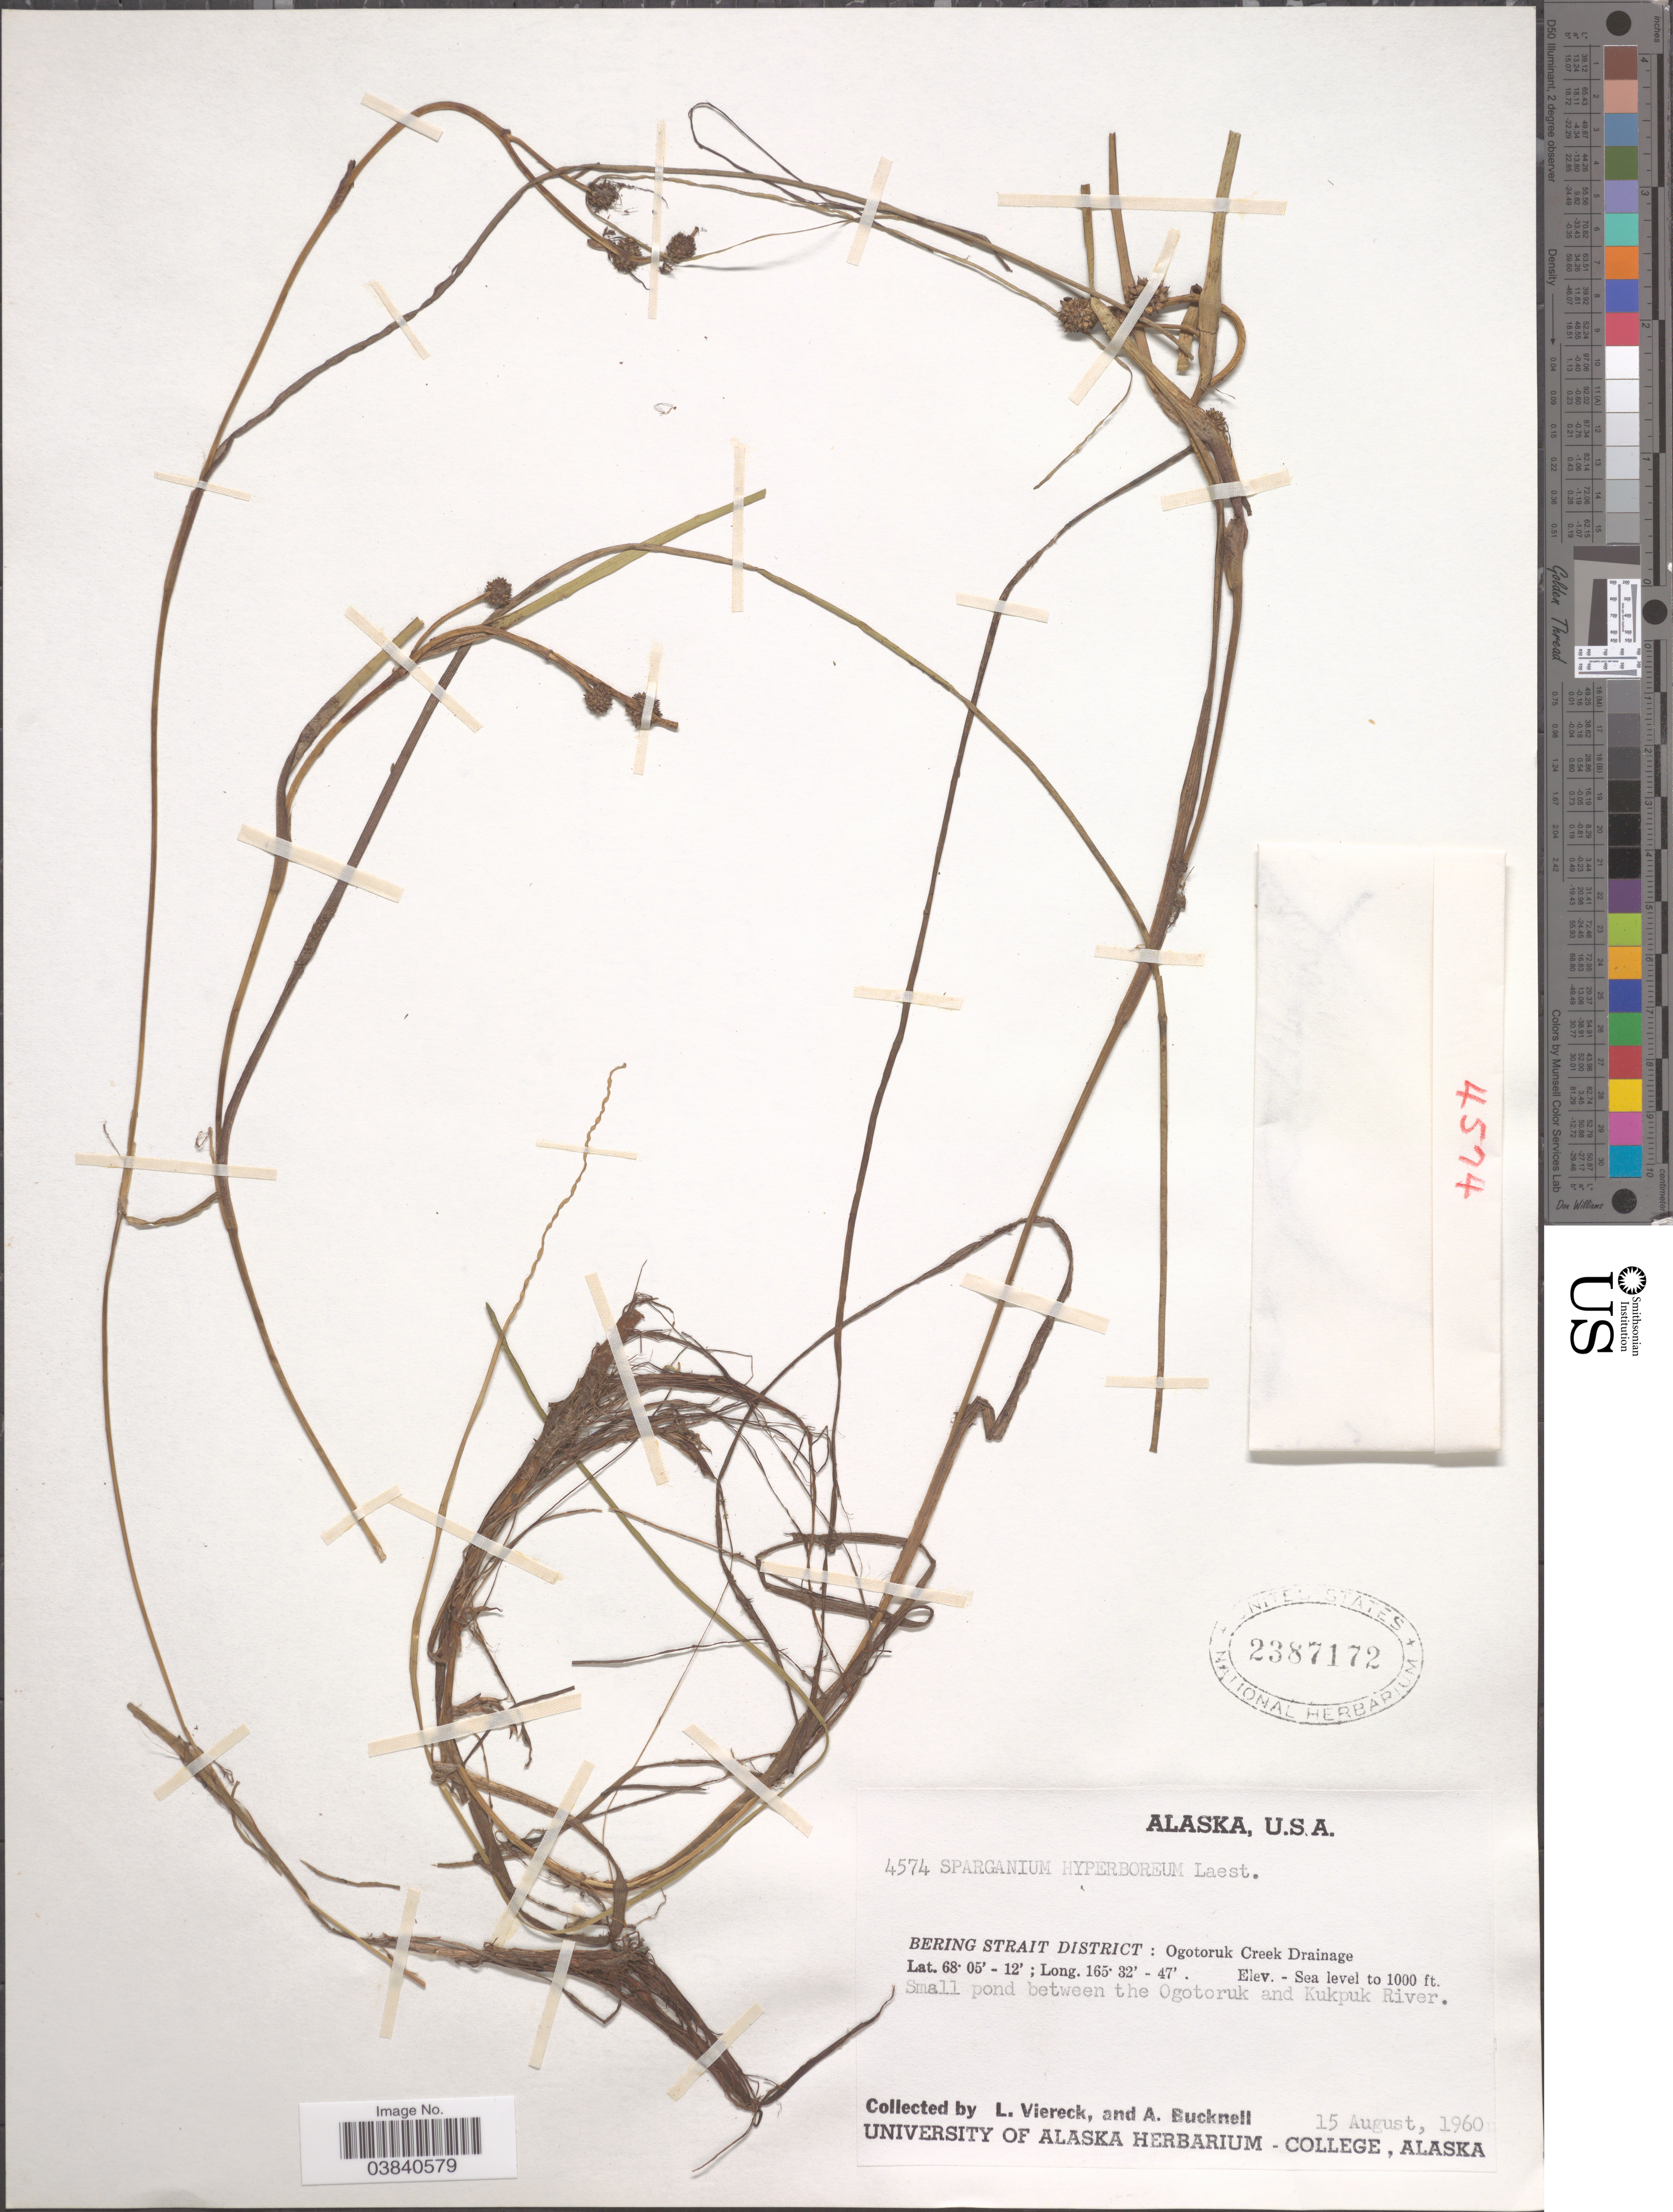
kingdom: Plantae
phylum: Tracheophyta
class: Liliopsida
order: Poales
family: Typhaceae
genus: Sparganium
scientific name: Sparganium hyperboreum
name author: Beurl. ex Laest.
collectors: L. Viereck & A. Bucknell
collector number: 4574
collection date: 1960-08-15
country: United States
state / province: Alaska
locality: Bering Strait District: Ogotoruk Creek Drainage. Small pond between the Ogotoruk and Kukpuk River.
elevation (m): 0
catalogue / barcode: US 2387172